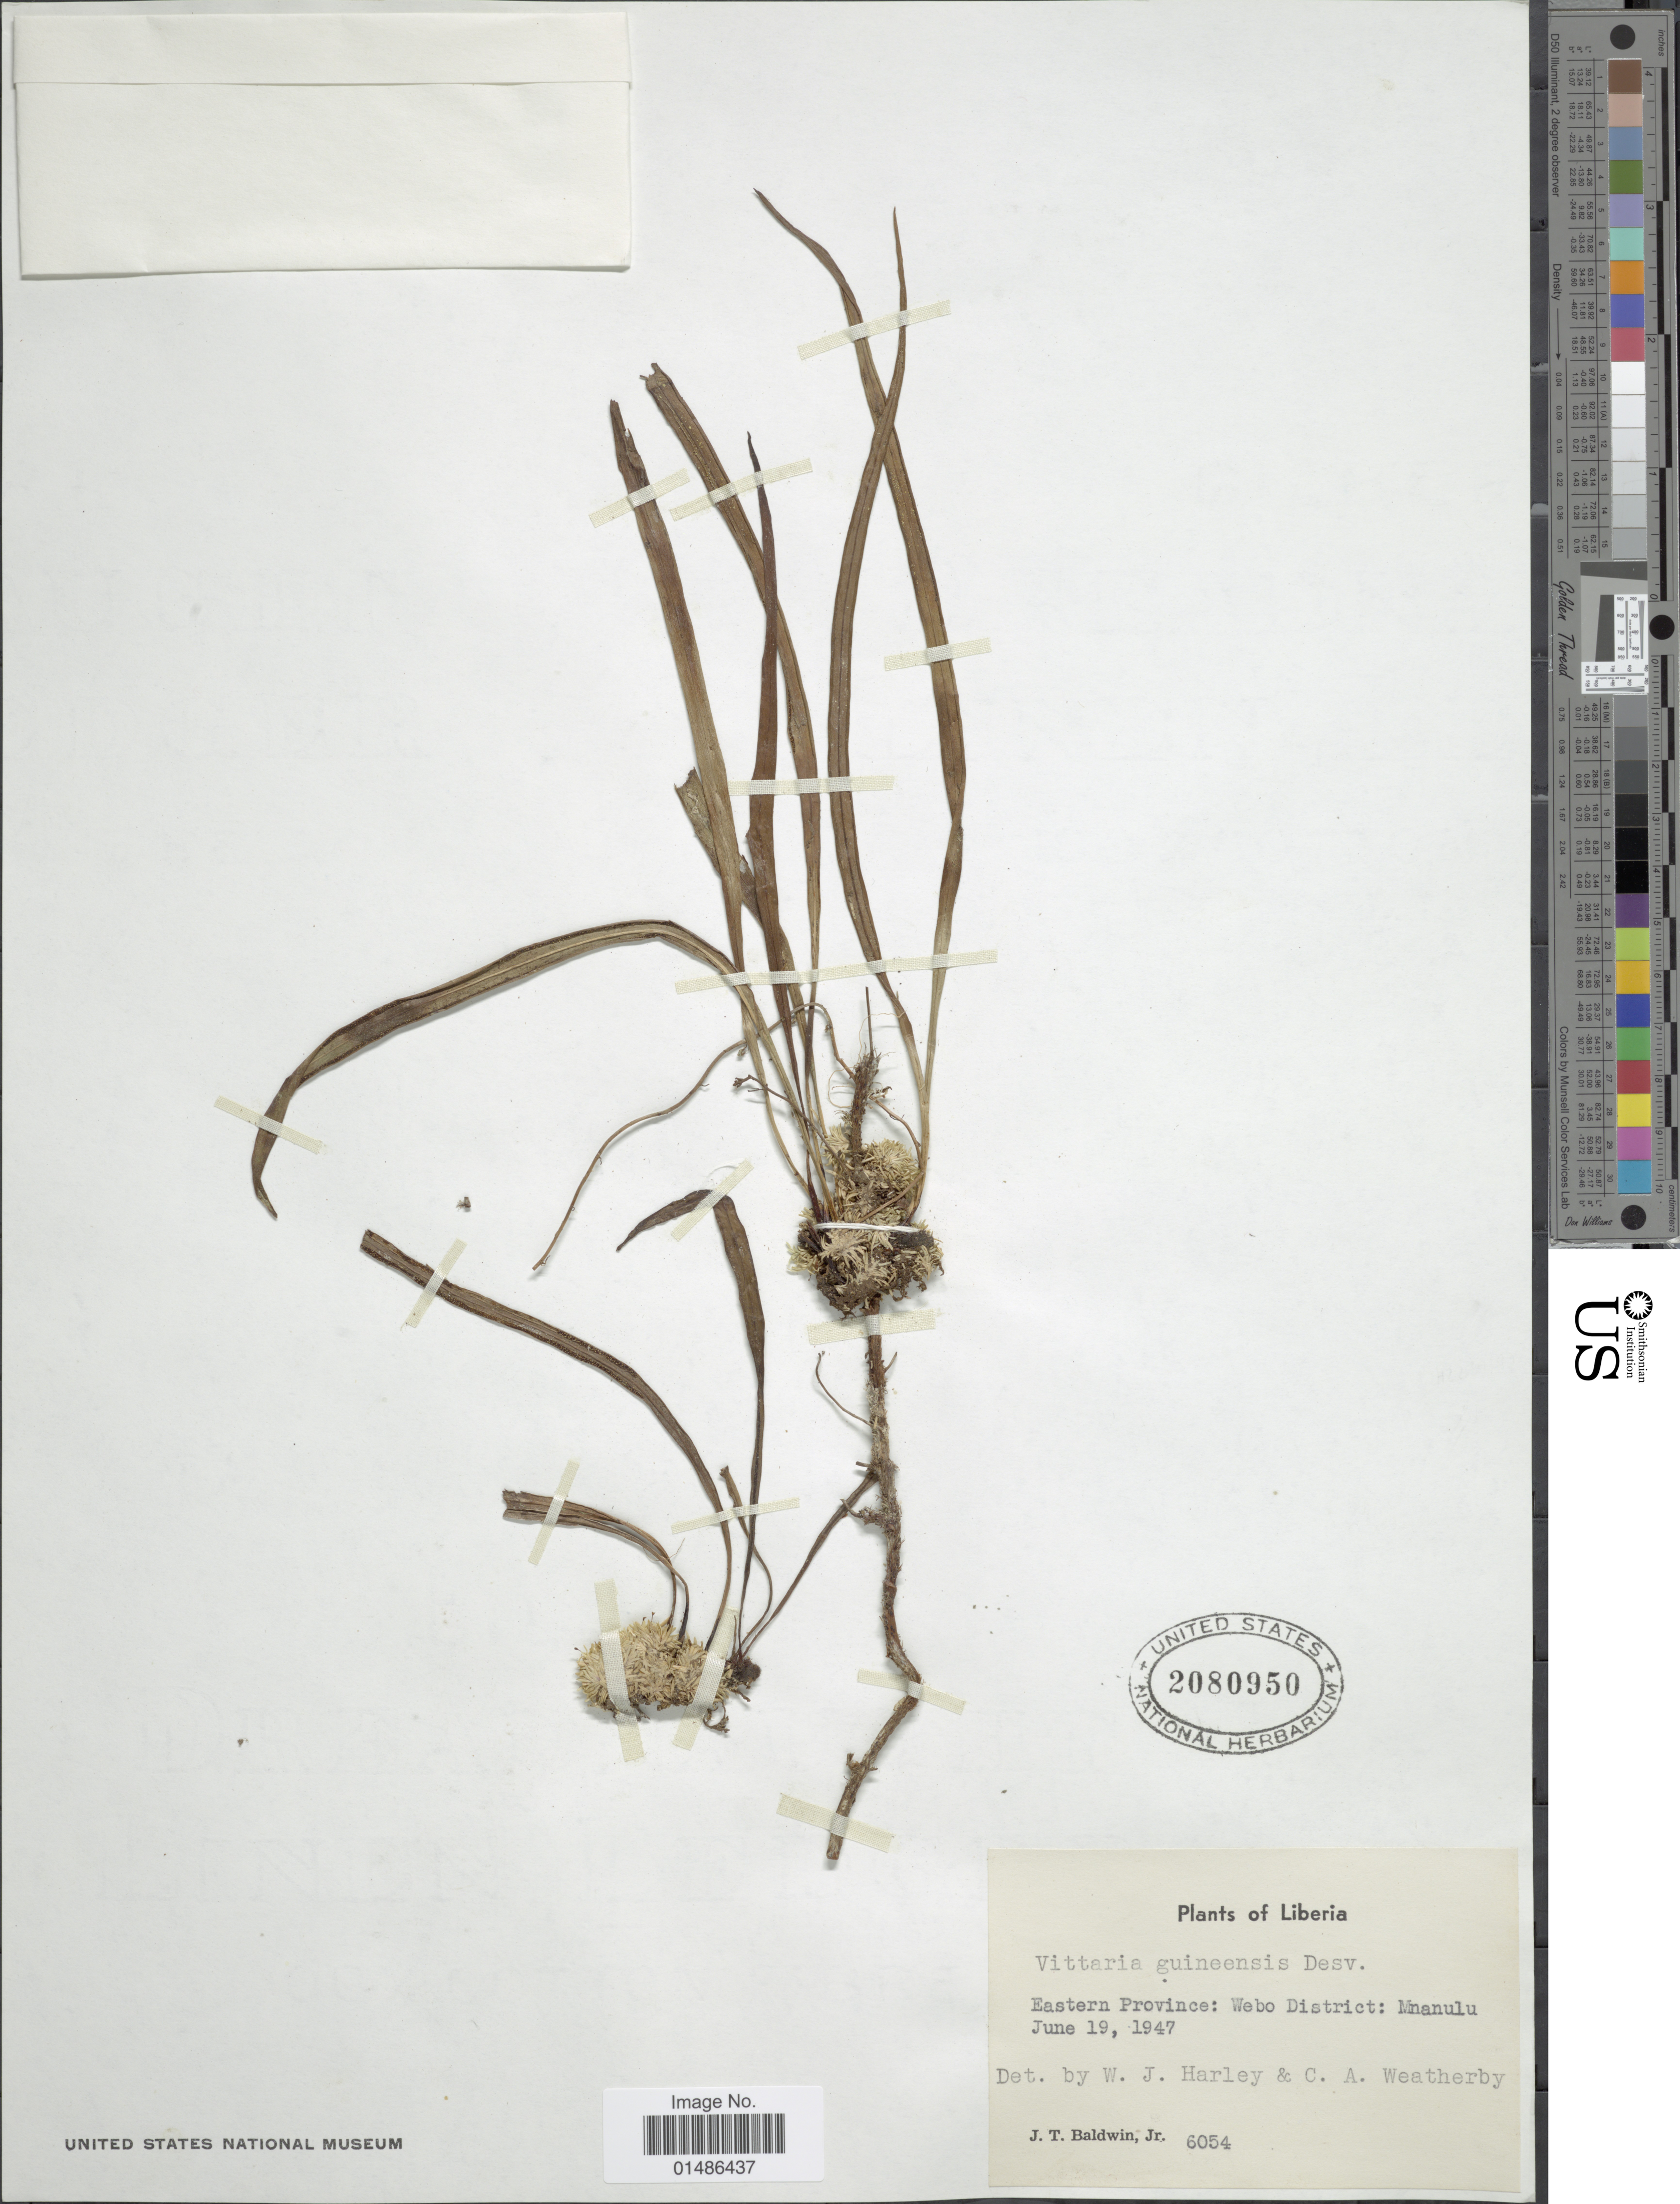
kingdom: Plantae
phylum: Tracheophyta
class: Polypodiopsida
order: Polypodiales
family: Pteridaceae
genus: Haplopteris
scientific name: Haplopteris guineensis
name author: (Desv.) E.H. Crane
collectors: J. T. Baldwin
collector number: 6054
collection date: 1947-06-19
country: Liberia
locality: Eastern Province: Webo District: Mnanulu.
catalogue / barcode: US 2080950